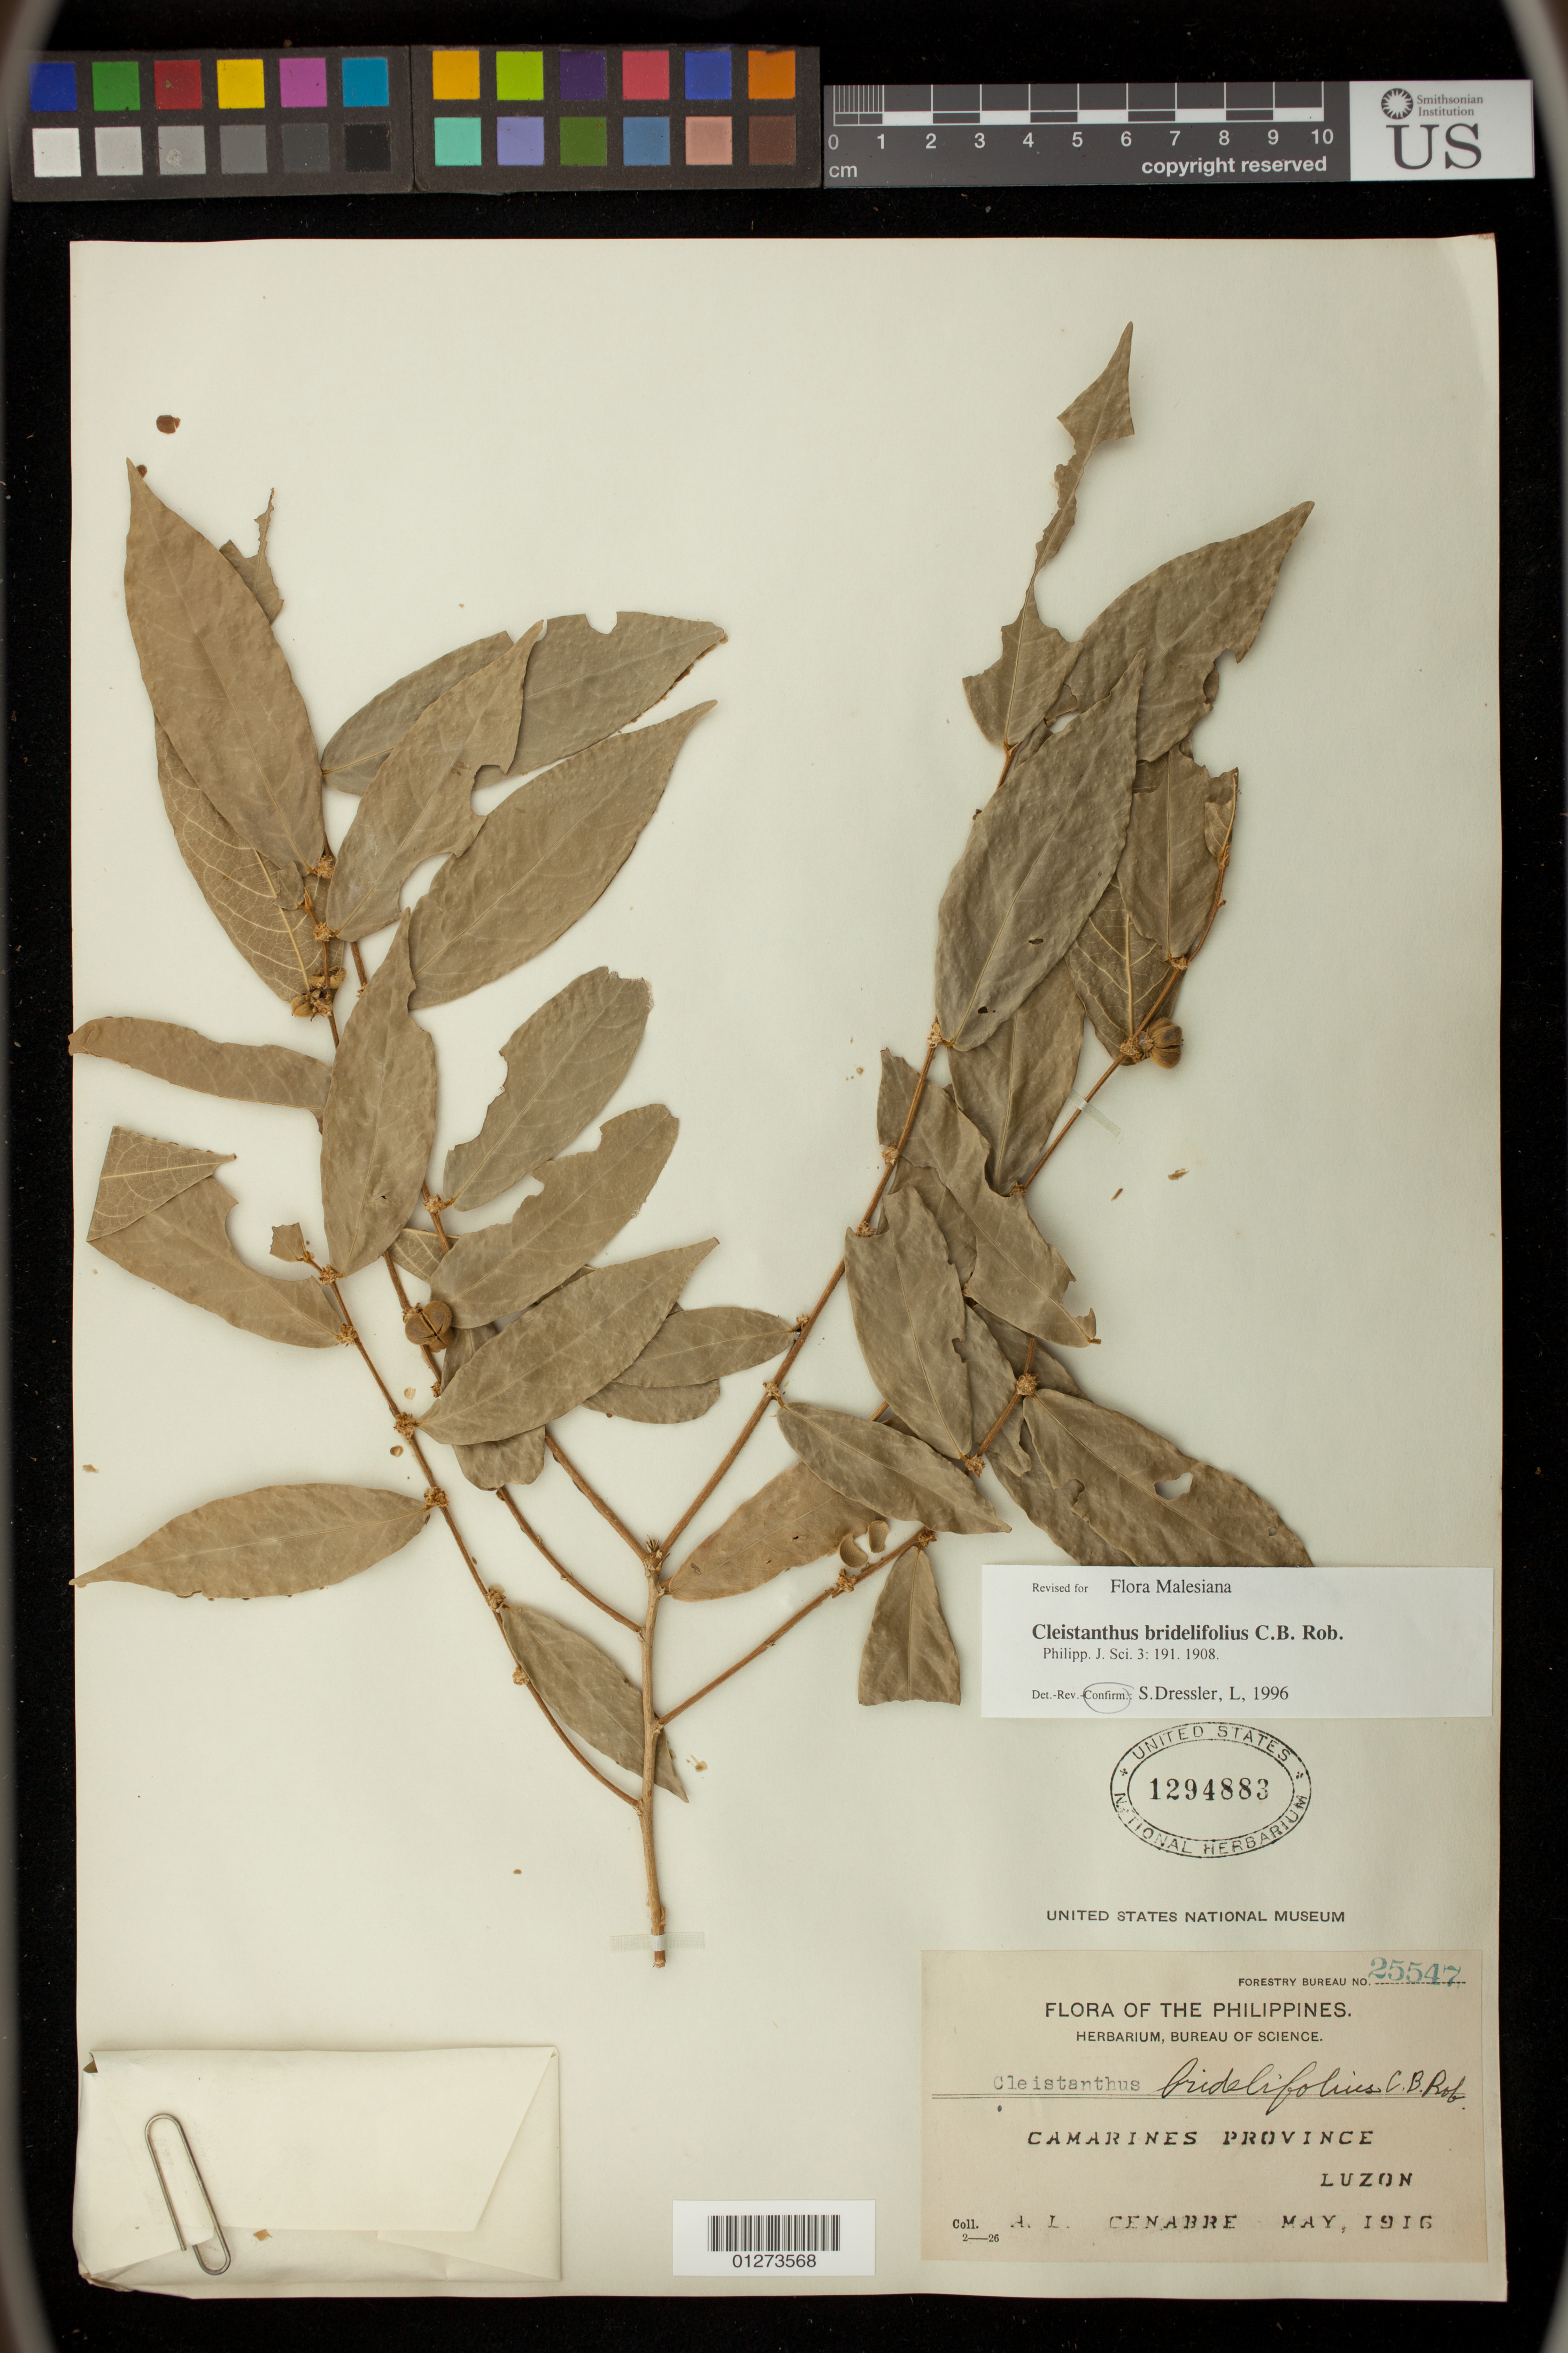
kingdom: Plantae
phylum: Tracheophyta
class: Magnoliopsida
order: Malpighiales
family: Phyllanthaceae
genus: Cleistanthus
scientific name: Cleistanthus brideliifolius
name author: C.B. Rob.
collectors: A. Cenabre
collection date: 1916-05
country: Philippines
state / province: Bicol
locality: Camarines Province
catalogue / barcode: US 1294883